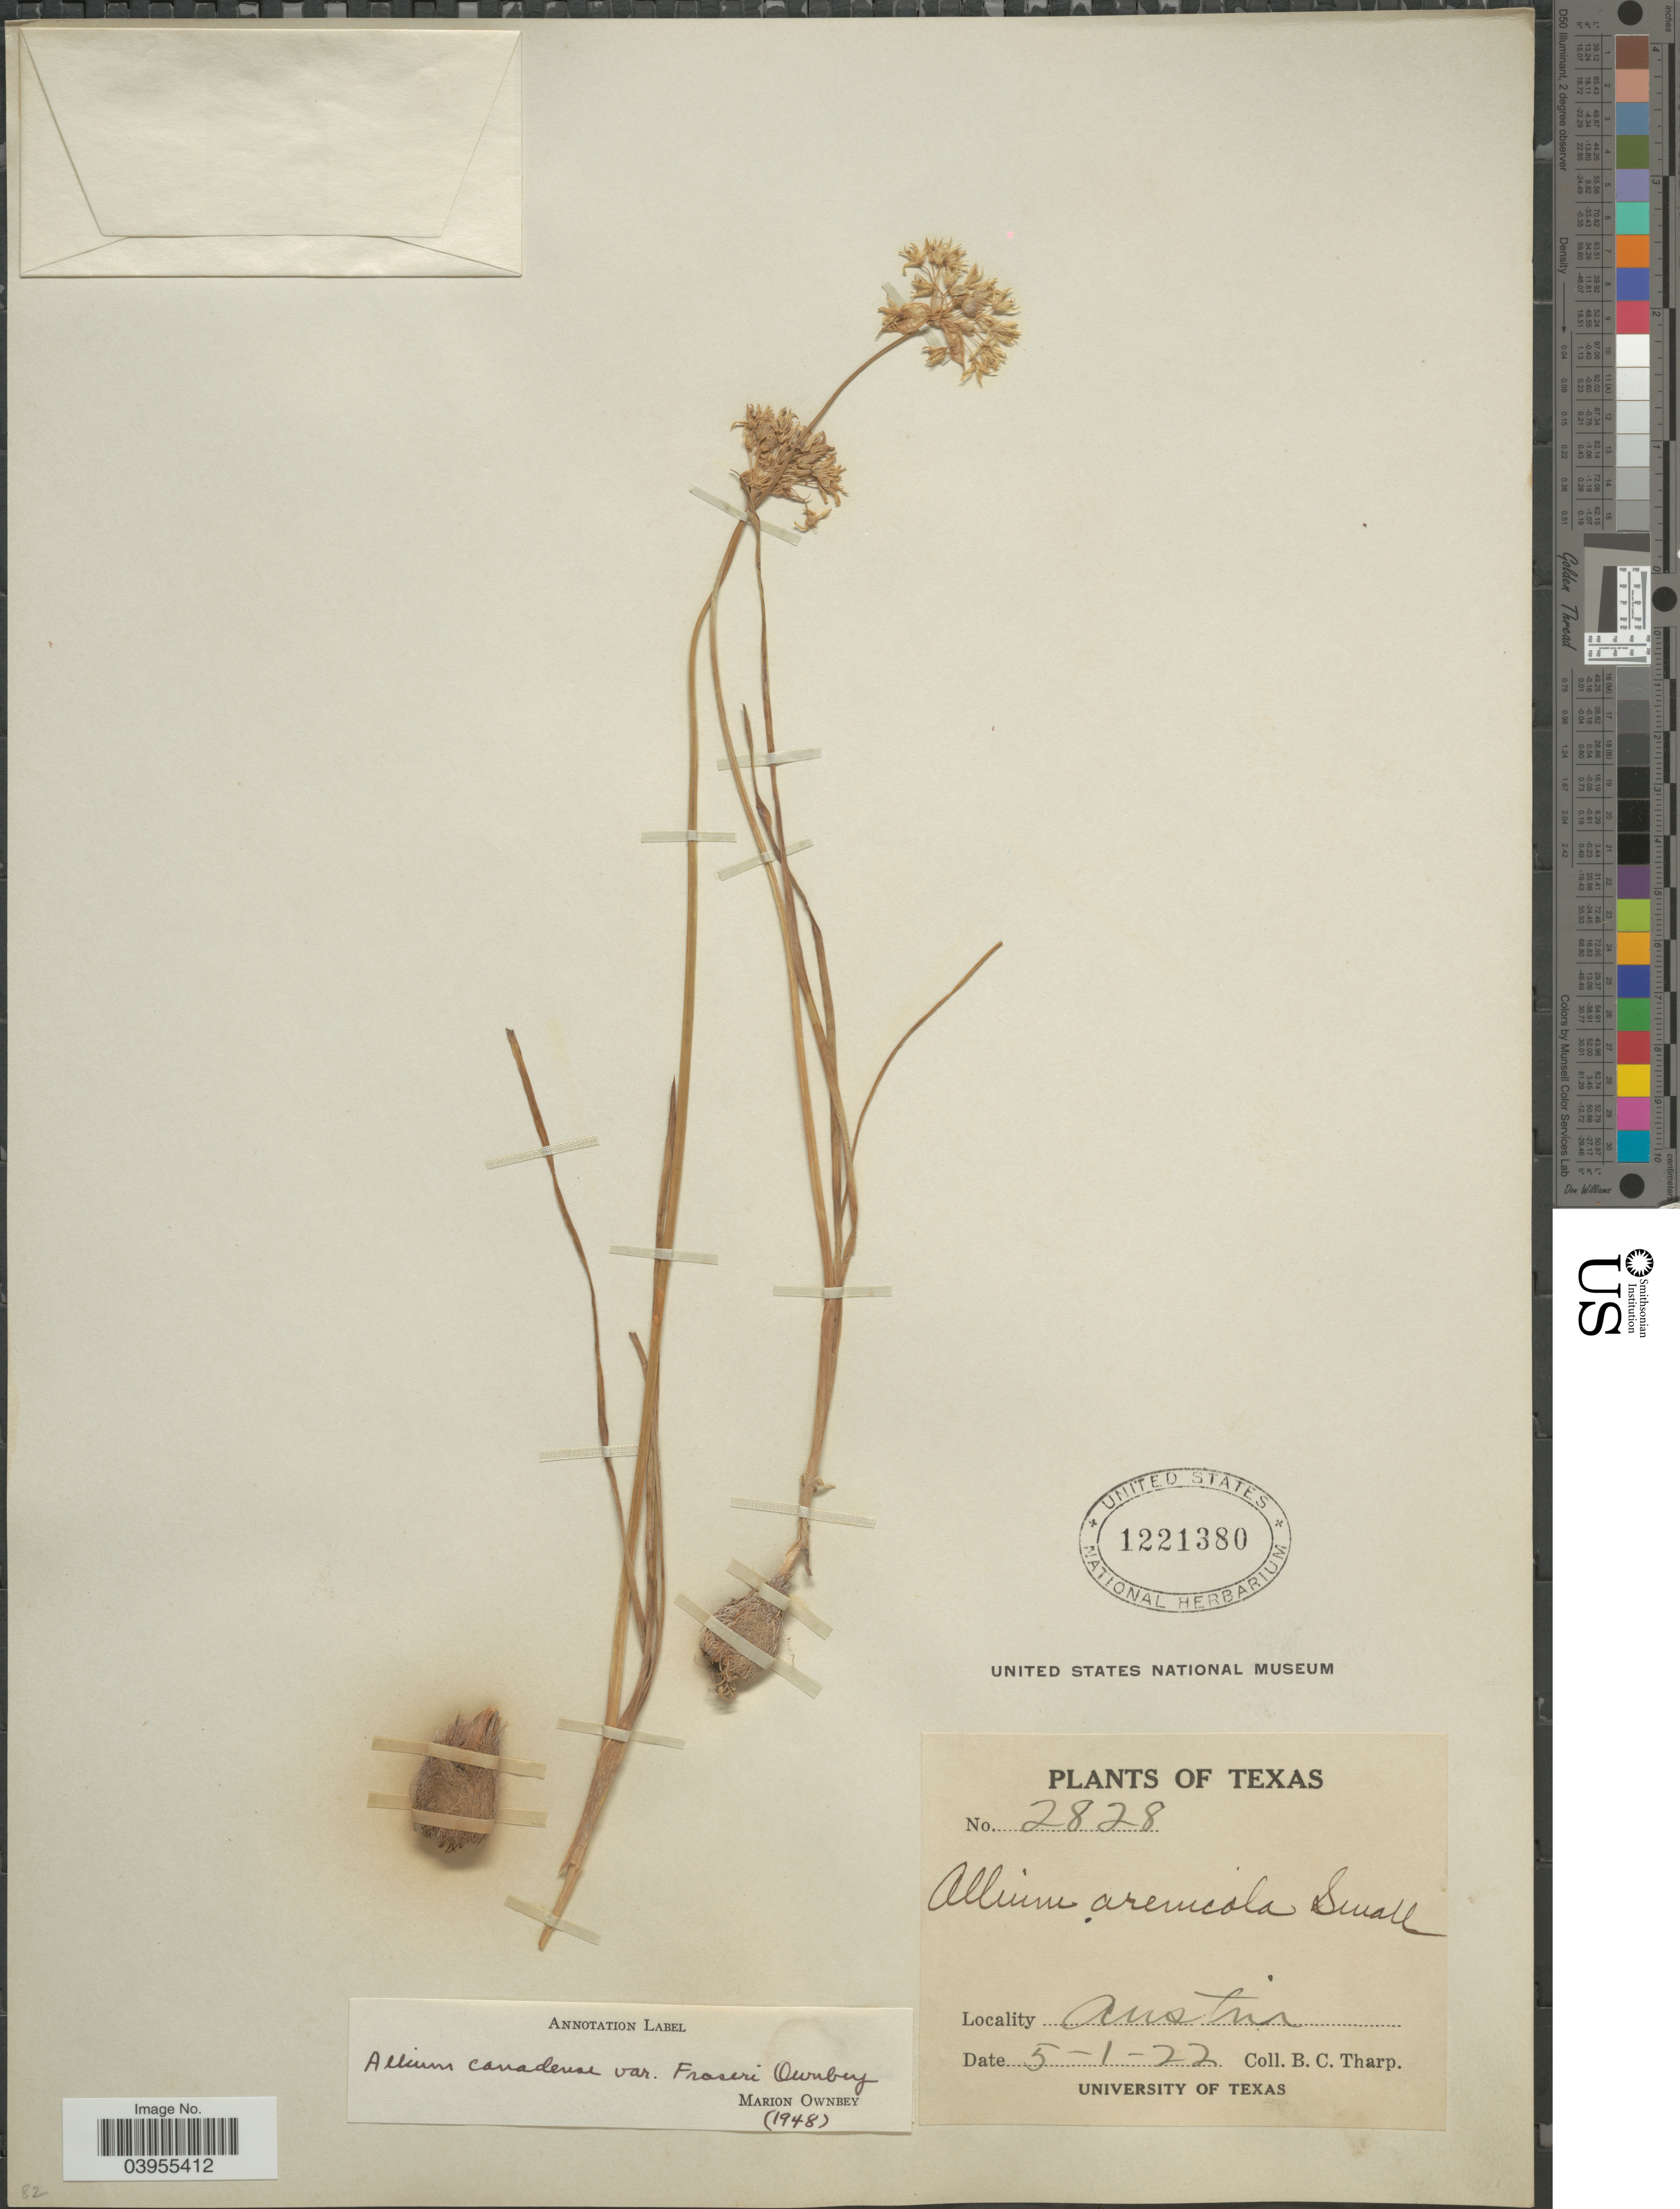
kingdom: Plantae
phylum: Tracheophyta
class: Liliopsida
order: Asparagales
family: Amaryllidaceae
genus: Allium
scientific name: Allium canadense var. fraseri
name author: Ownbey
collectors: B. C. Tharp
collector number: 2828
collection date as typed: Transcribed d/m/y: 1/5/22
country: United States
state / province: Texas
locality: Austin.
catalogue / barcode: US 1221380